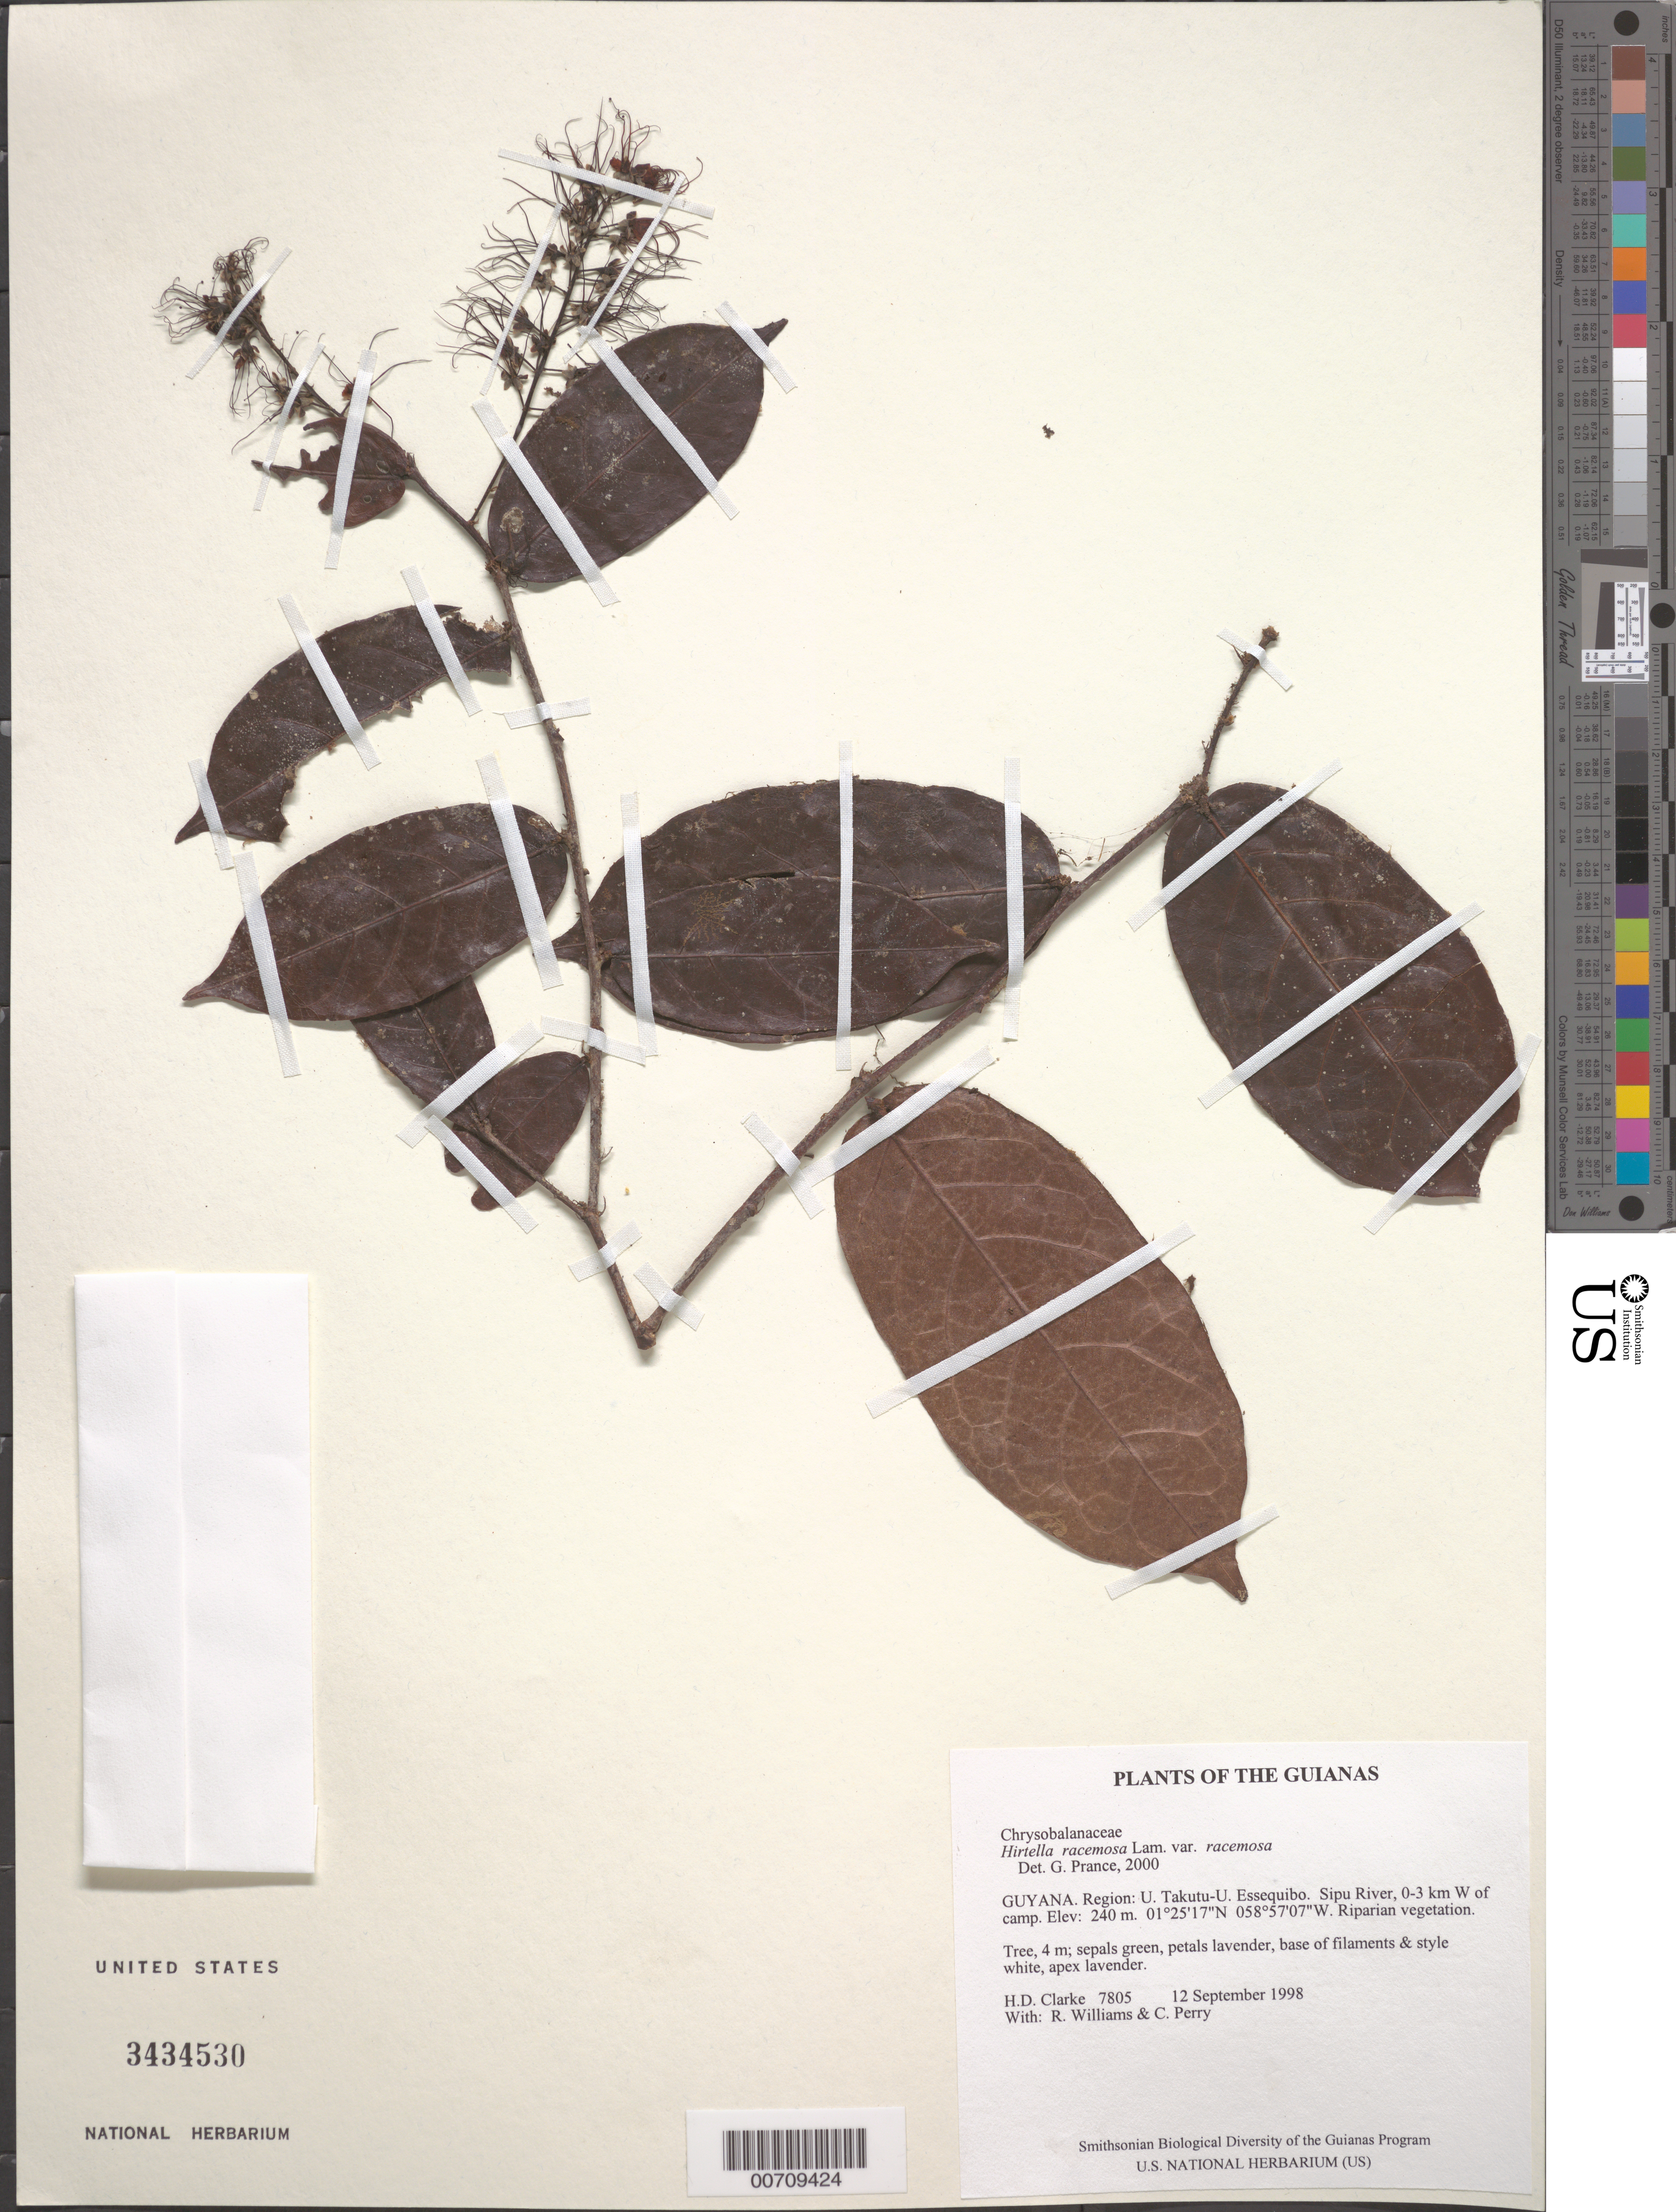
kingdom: Plantae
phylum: Tracheophyta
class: Magnoliopsida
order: Malpighiales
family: Chrysobalanaceae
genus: Hirtella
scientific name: Hirtella racemosa var. racemosa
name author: Lam.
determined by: Prance, G. T.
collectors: H. D. Clarke, R. Williams & C. Perry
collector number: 7805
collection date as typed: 12 September 1998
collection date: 1998-09-12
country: Guyana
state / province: U. Takutu-U. Essequibo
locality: Sipu River, 0-3 km W of camp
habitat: Riparian vegetation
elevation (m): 240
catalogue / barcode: US 3434530